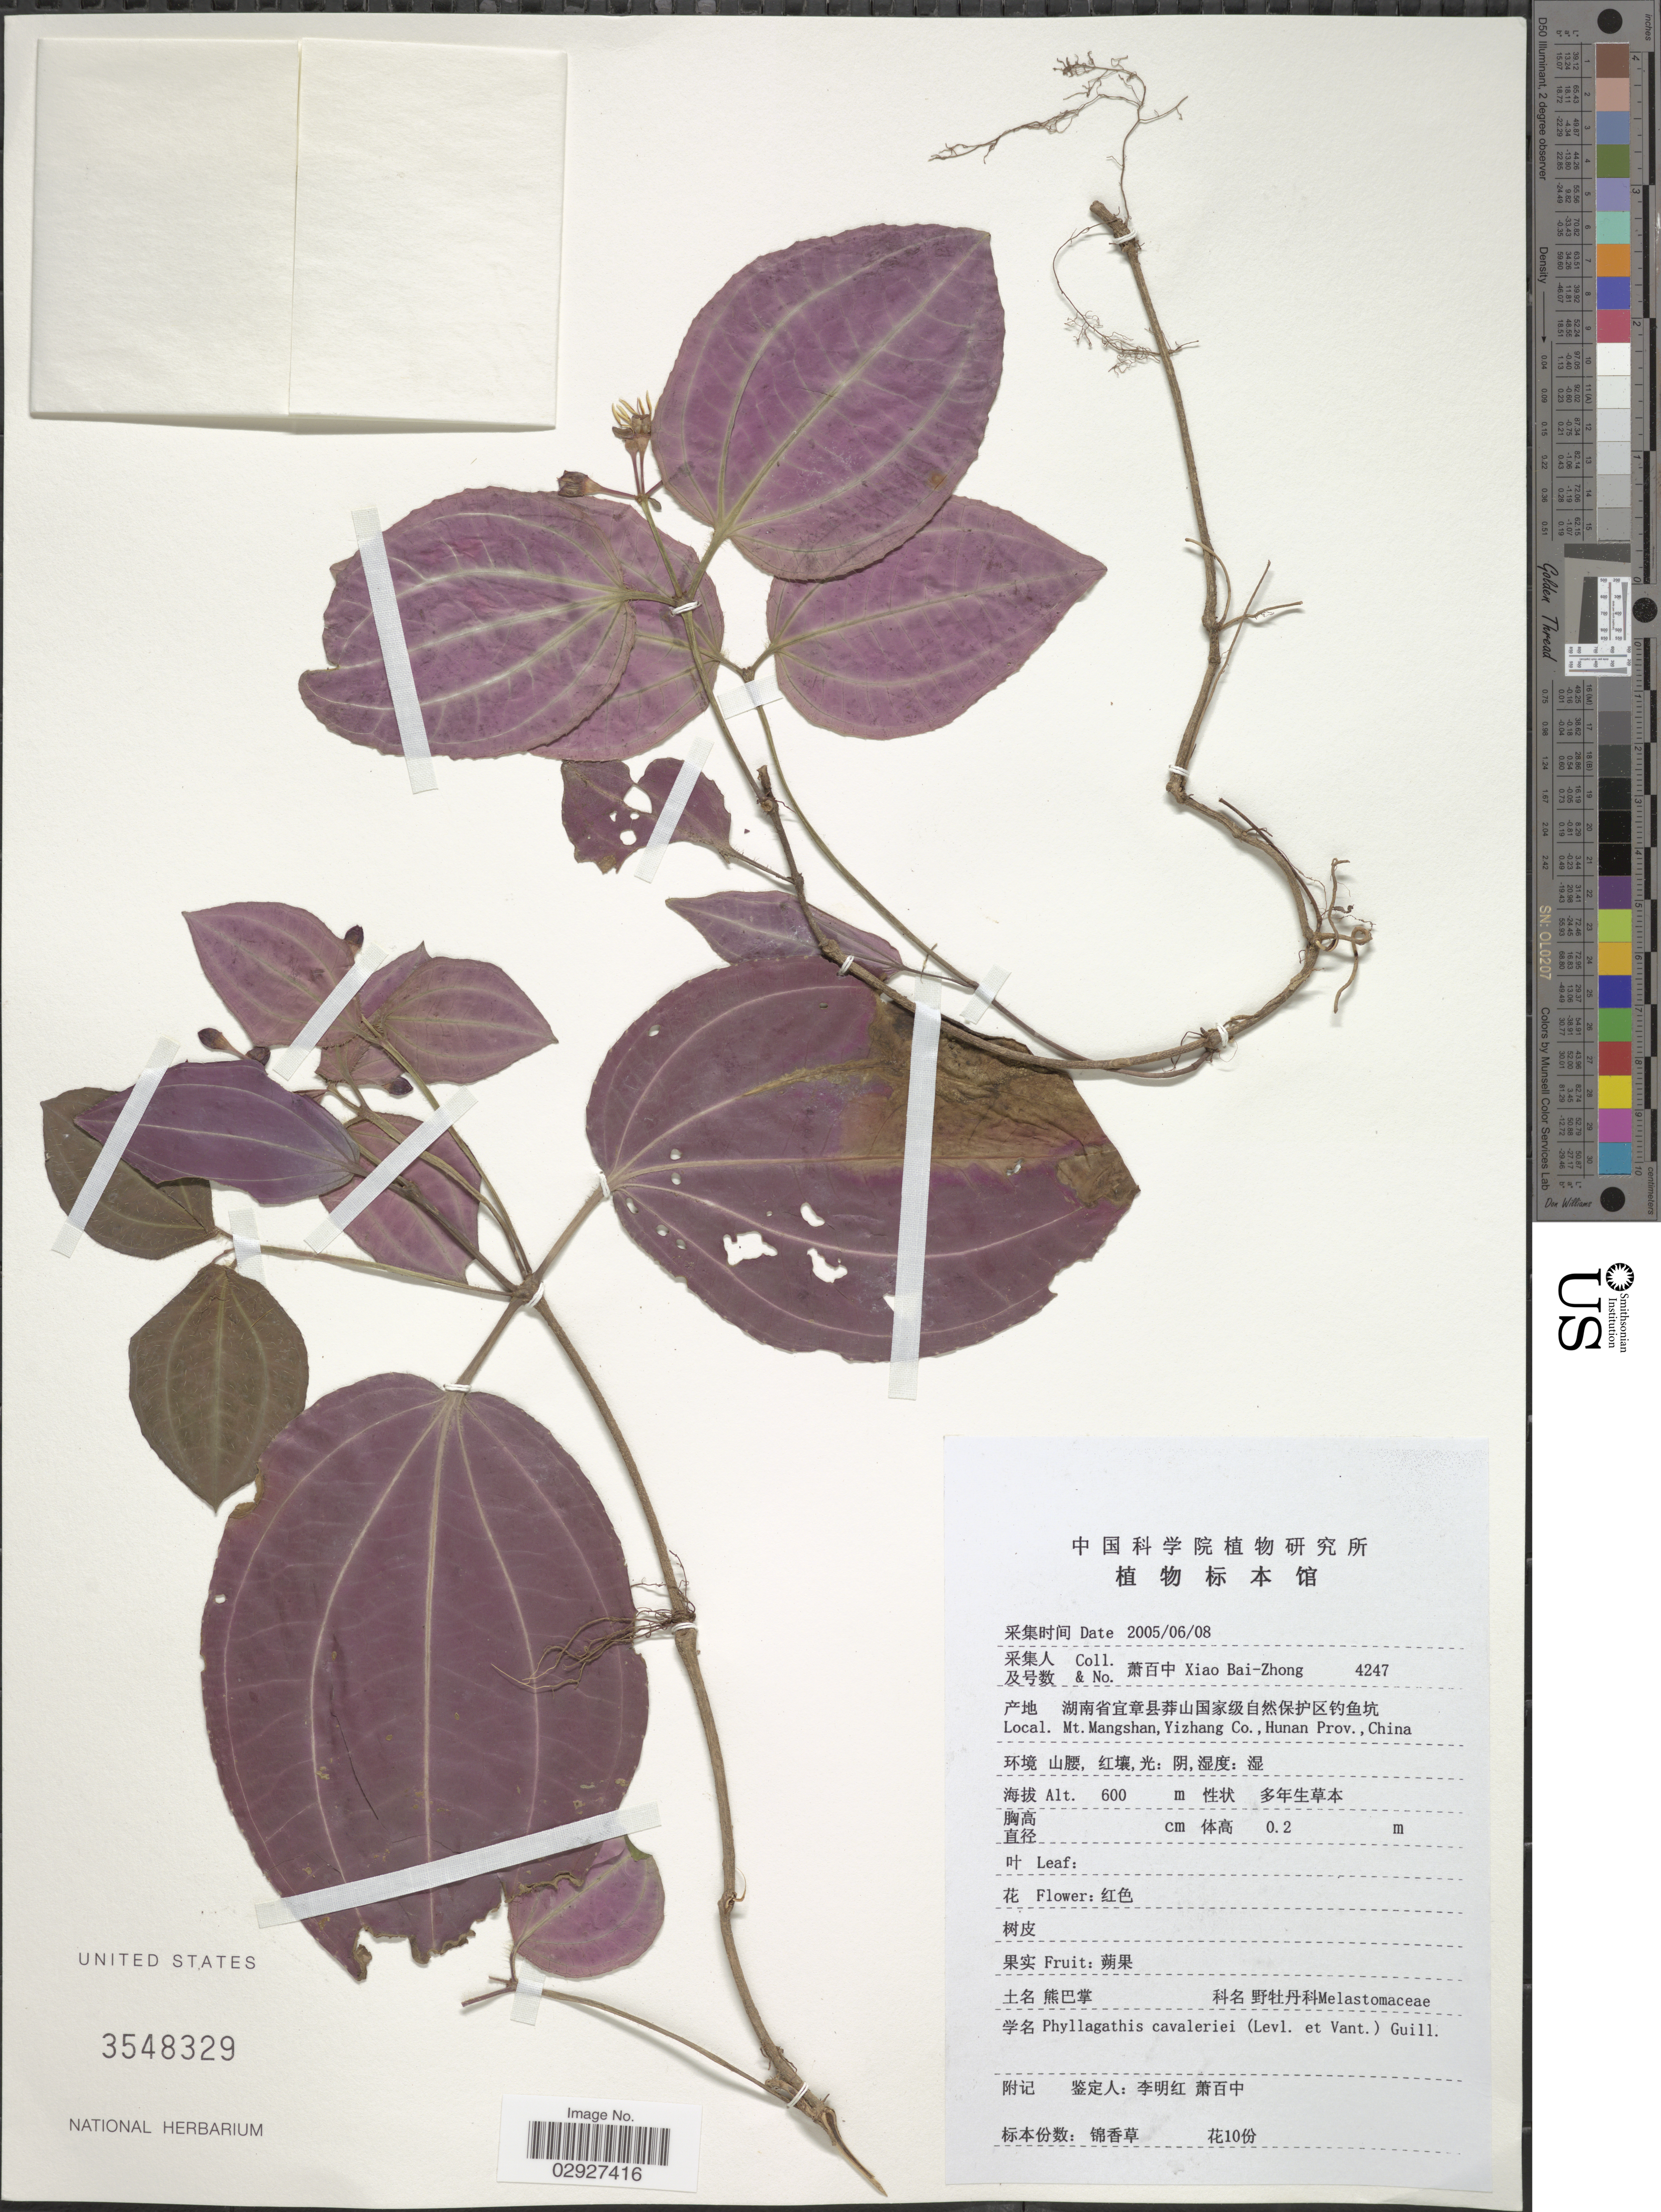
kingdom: Plantae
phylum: Tracheophyta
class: Magnoliopsida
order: Myrtales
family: Melastomataceae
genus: Phyllagathis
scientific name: Phyllagathis cavaleriei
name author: (H. Lév. & Vaniot) Guillaumin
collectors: B. Z. Xiao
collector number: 4247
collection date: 2005-06-08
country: China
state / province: Hunan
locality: Mt. Mangshan, Yizhang Co., Hunan Prov., China.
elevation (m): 600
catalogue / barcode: US 3548329